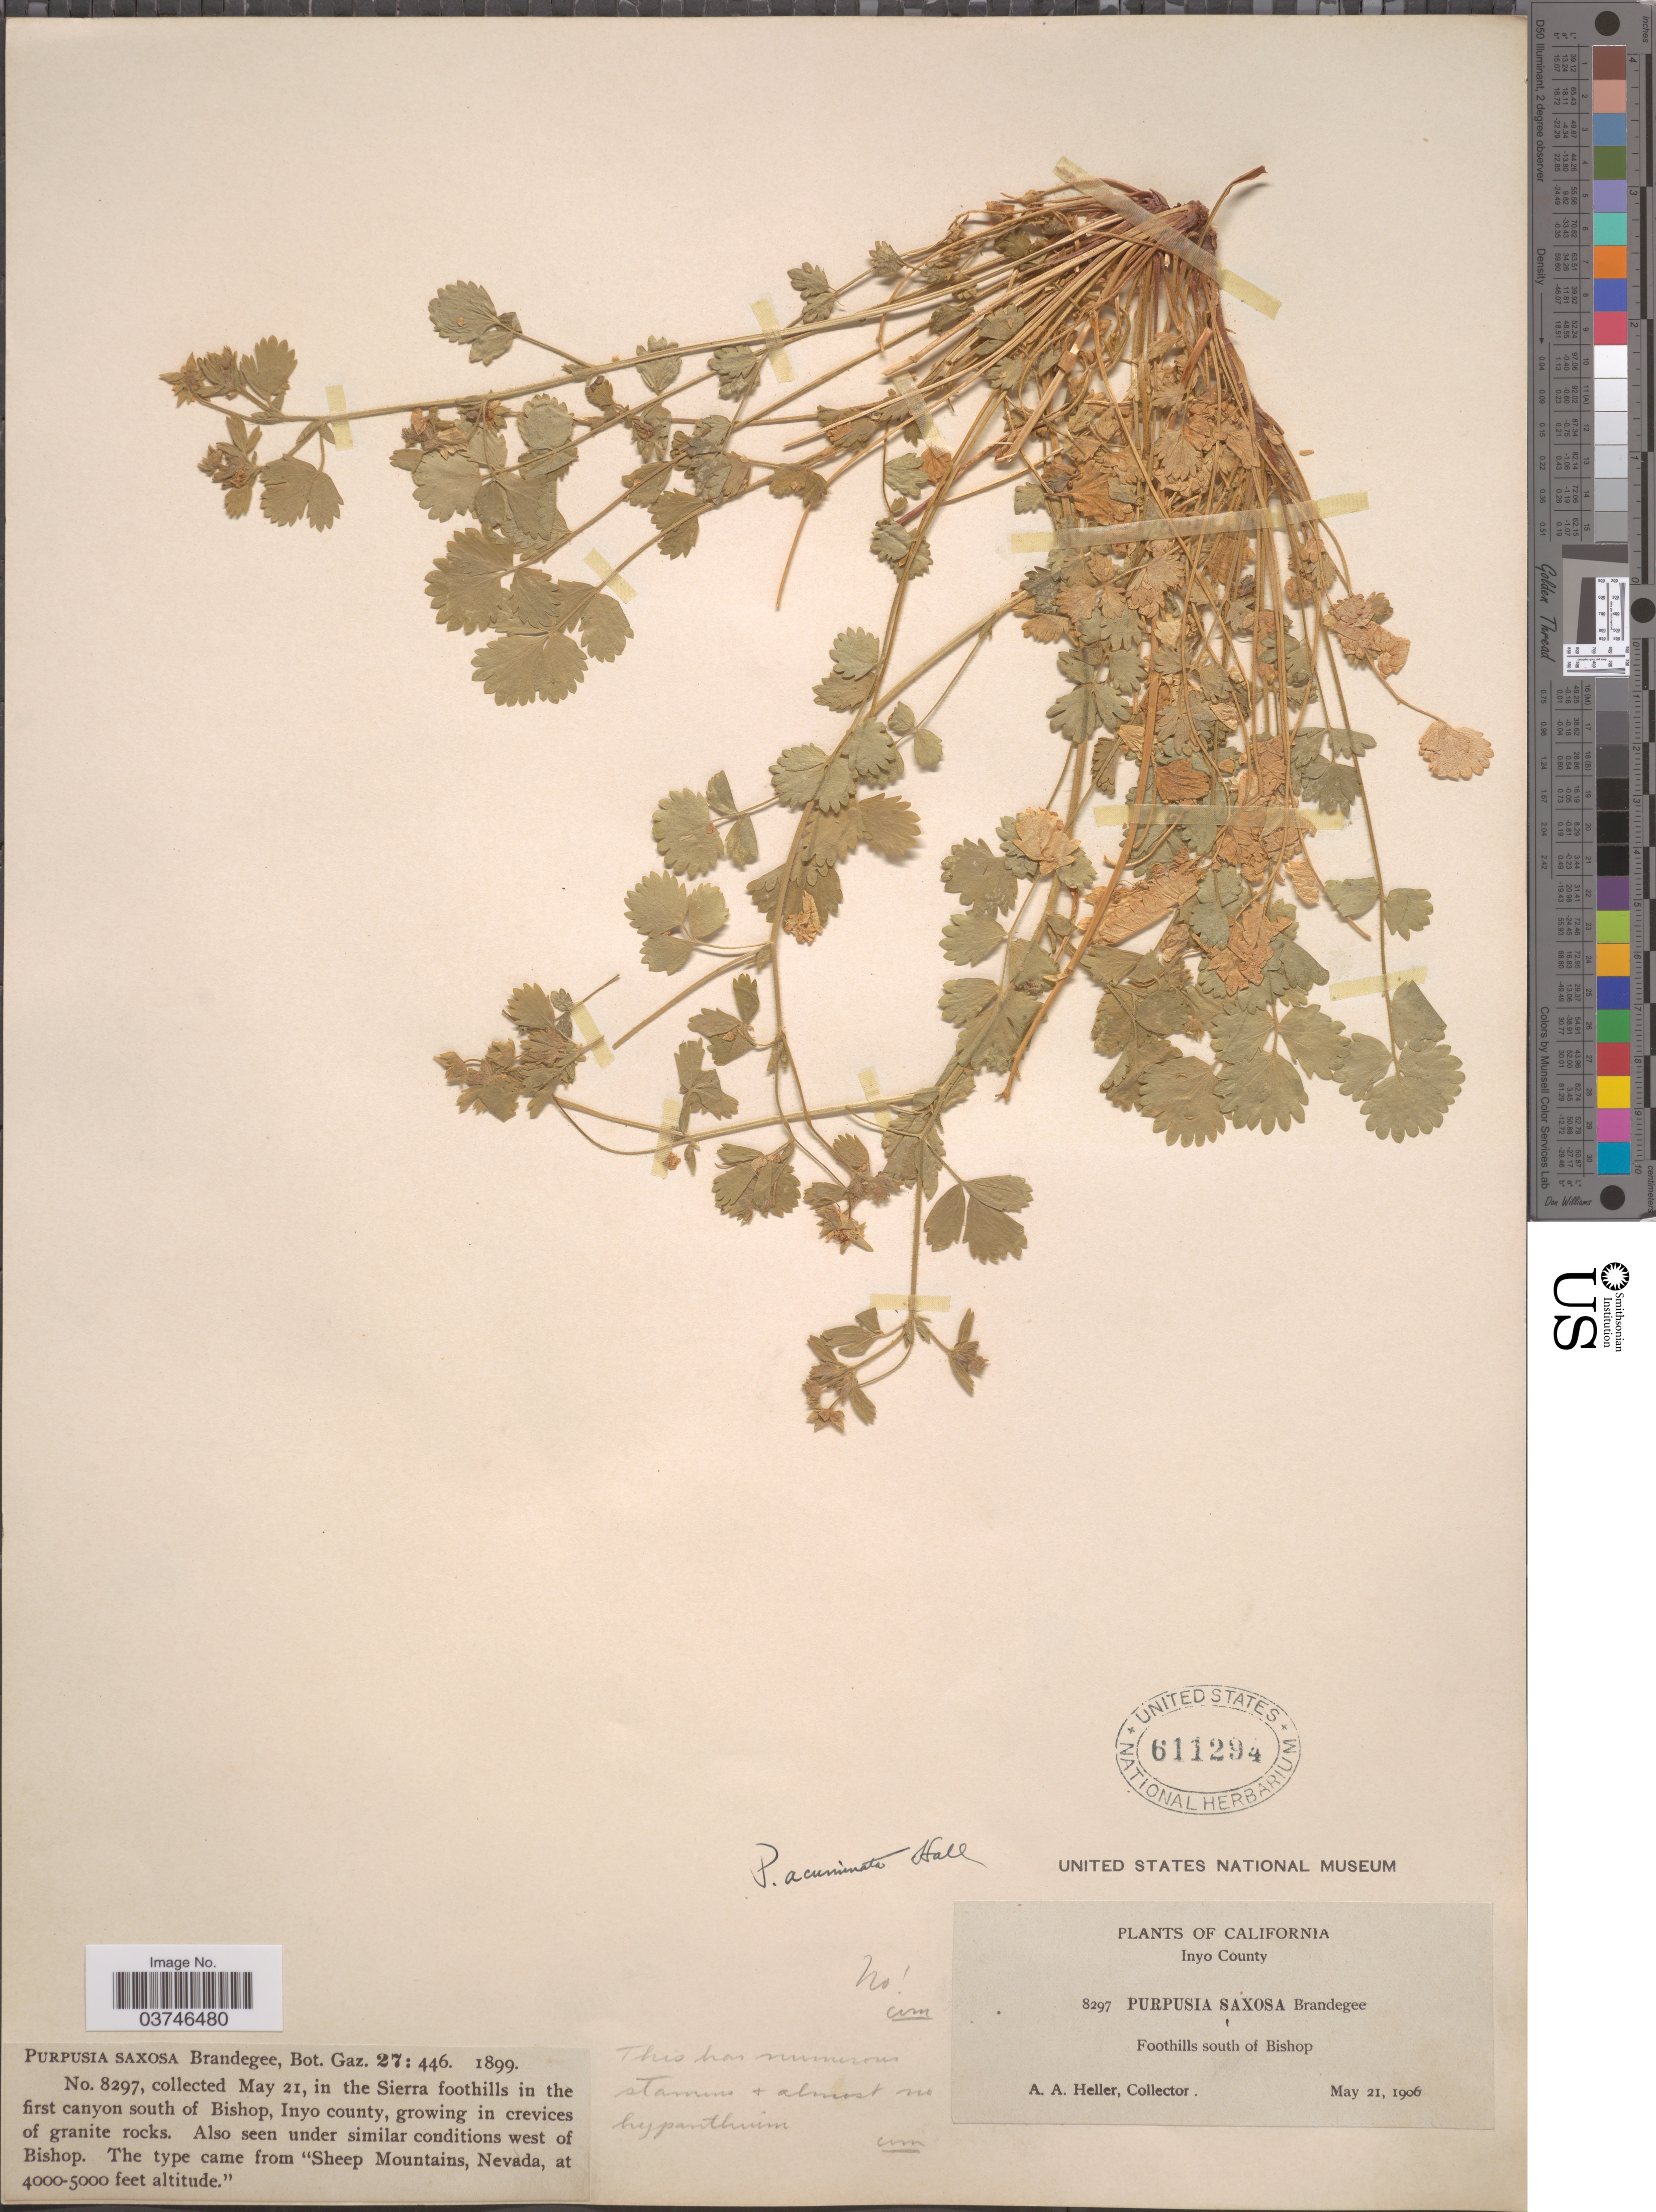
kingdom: Plantae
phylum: Tracheophyta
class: Magnoliopsida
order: Rosales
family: Rosaceae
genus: Potentilla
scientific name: Potentilla saxosa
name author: Lemmon & S.A. Lemmon ex Greene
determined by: Strong, Mark T., (BOT), Smithsonian Institution - National Museum of Natural History (UNITED STATES)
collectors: A. A. Heller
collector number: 8297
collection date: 1906-05-21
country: United States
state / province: California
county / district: Inyo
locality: In the Sierra foothills in the first canyon south of Bishop, Inyo county.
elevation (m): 1219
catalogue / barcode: US 611294